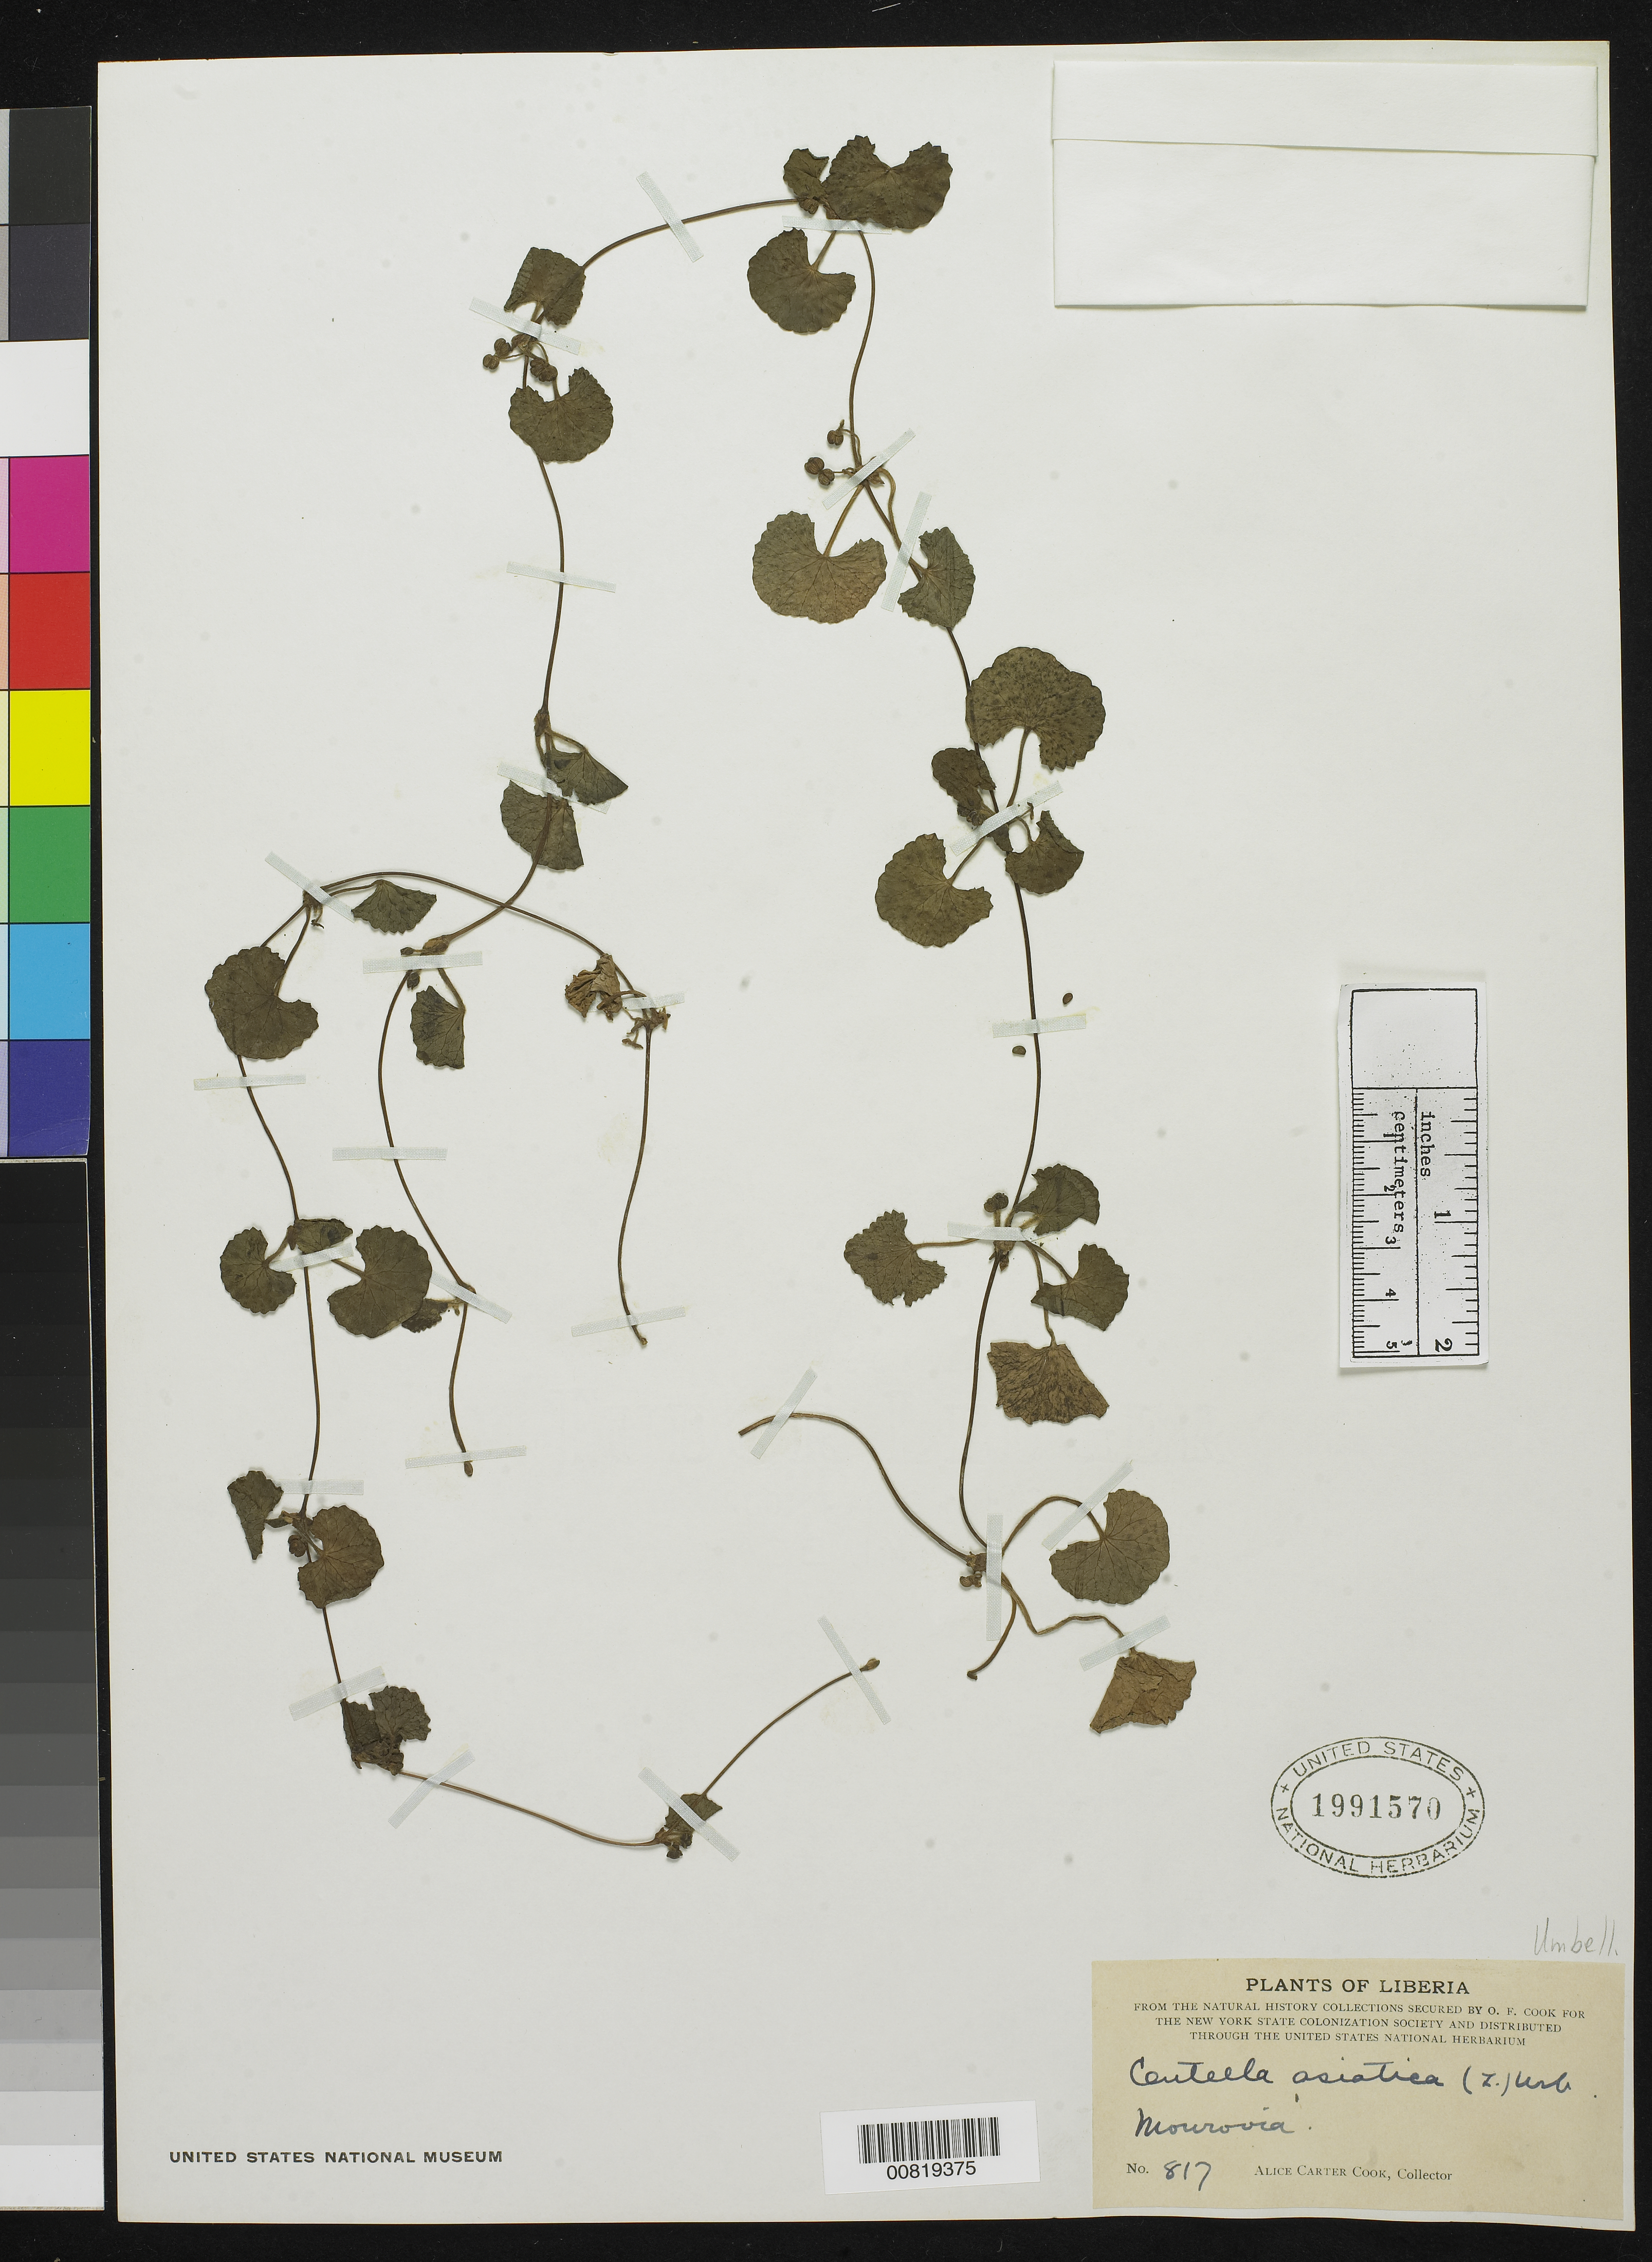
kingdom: Plantae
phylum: Tracheophyta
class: Magnoliopsida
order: Apiales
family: Apiaceae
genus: Centella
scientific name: Centella asiatica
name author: (L.) Urb.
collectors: Alice C. Cook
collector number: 817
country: Liberia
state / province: Montserrado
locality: Monrovia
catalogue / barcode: US 1991570